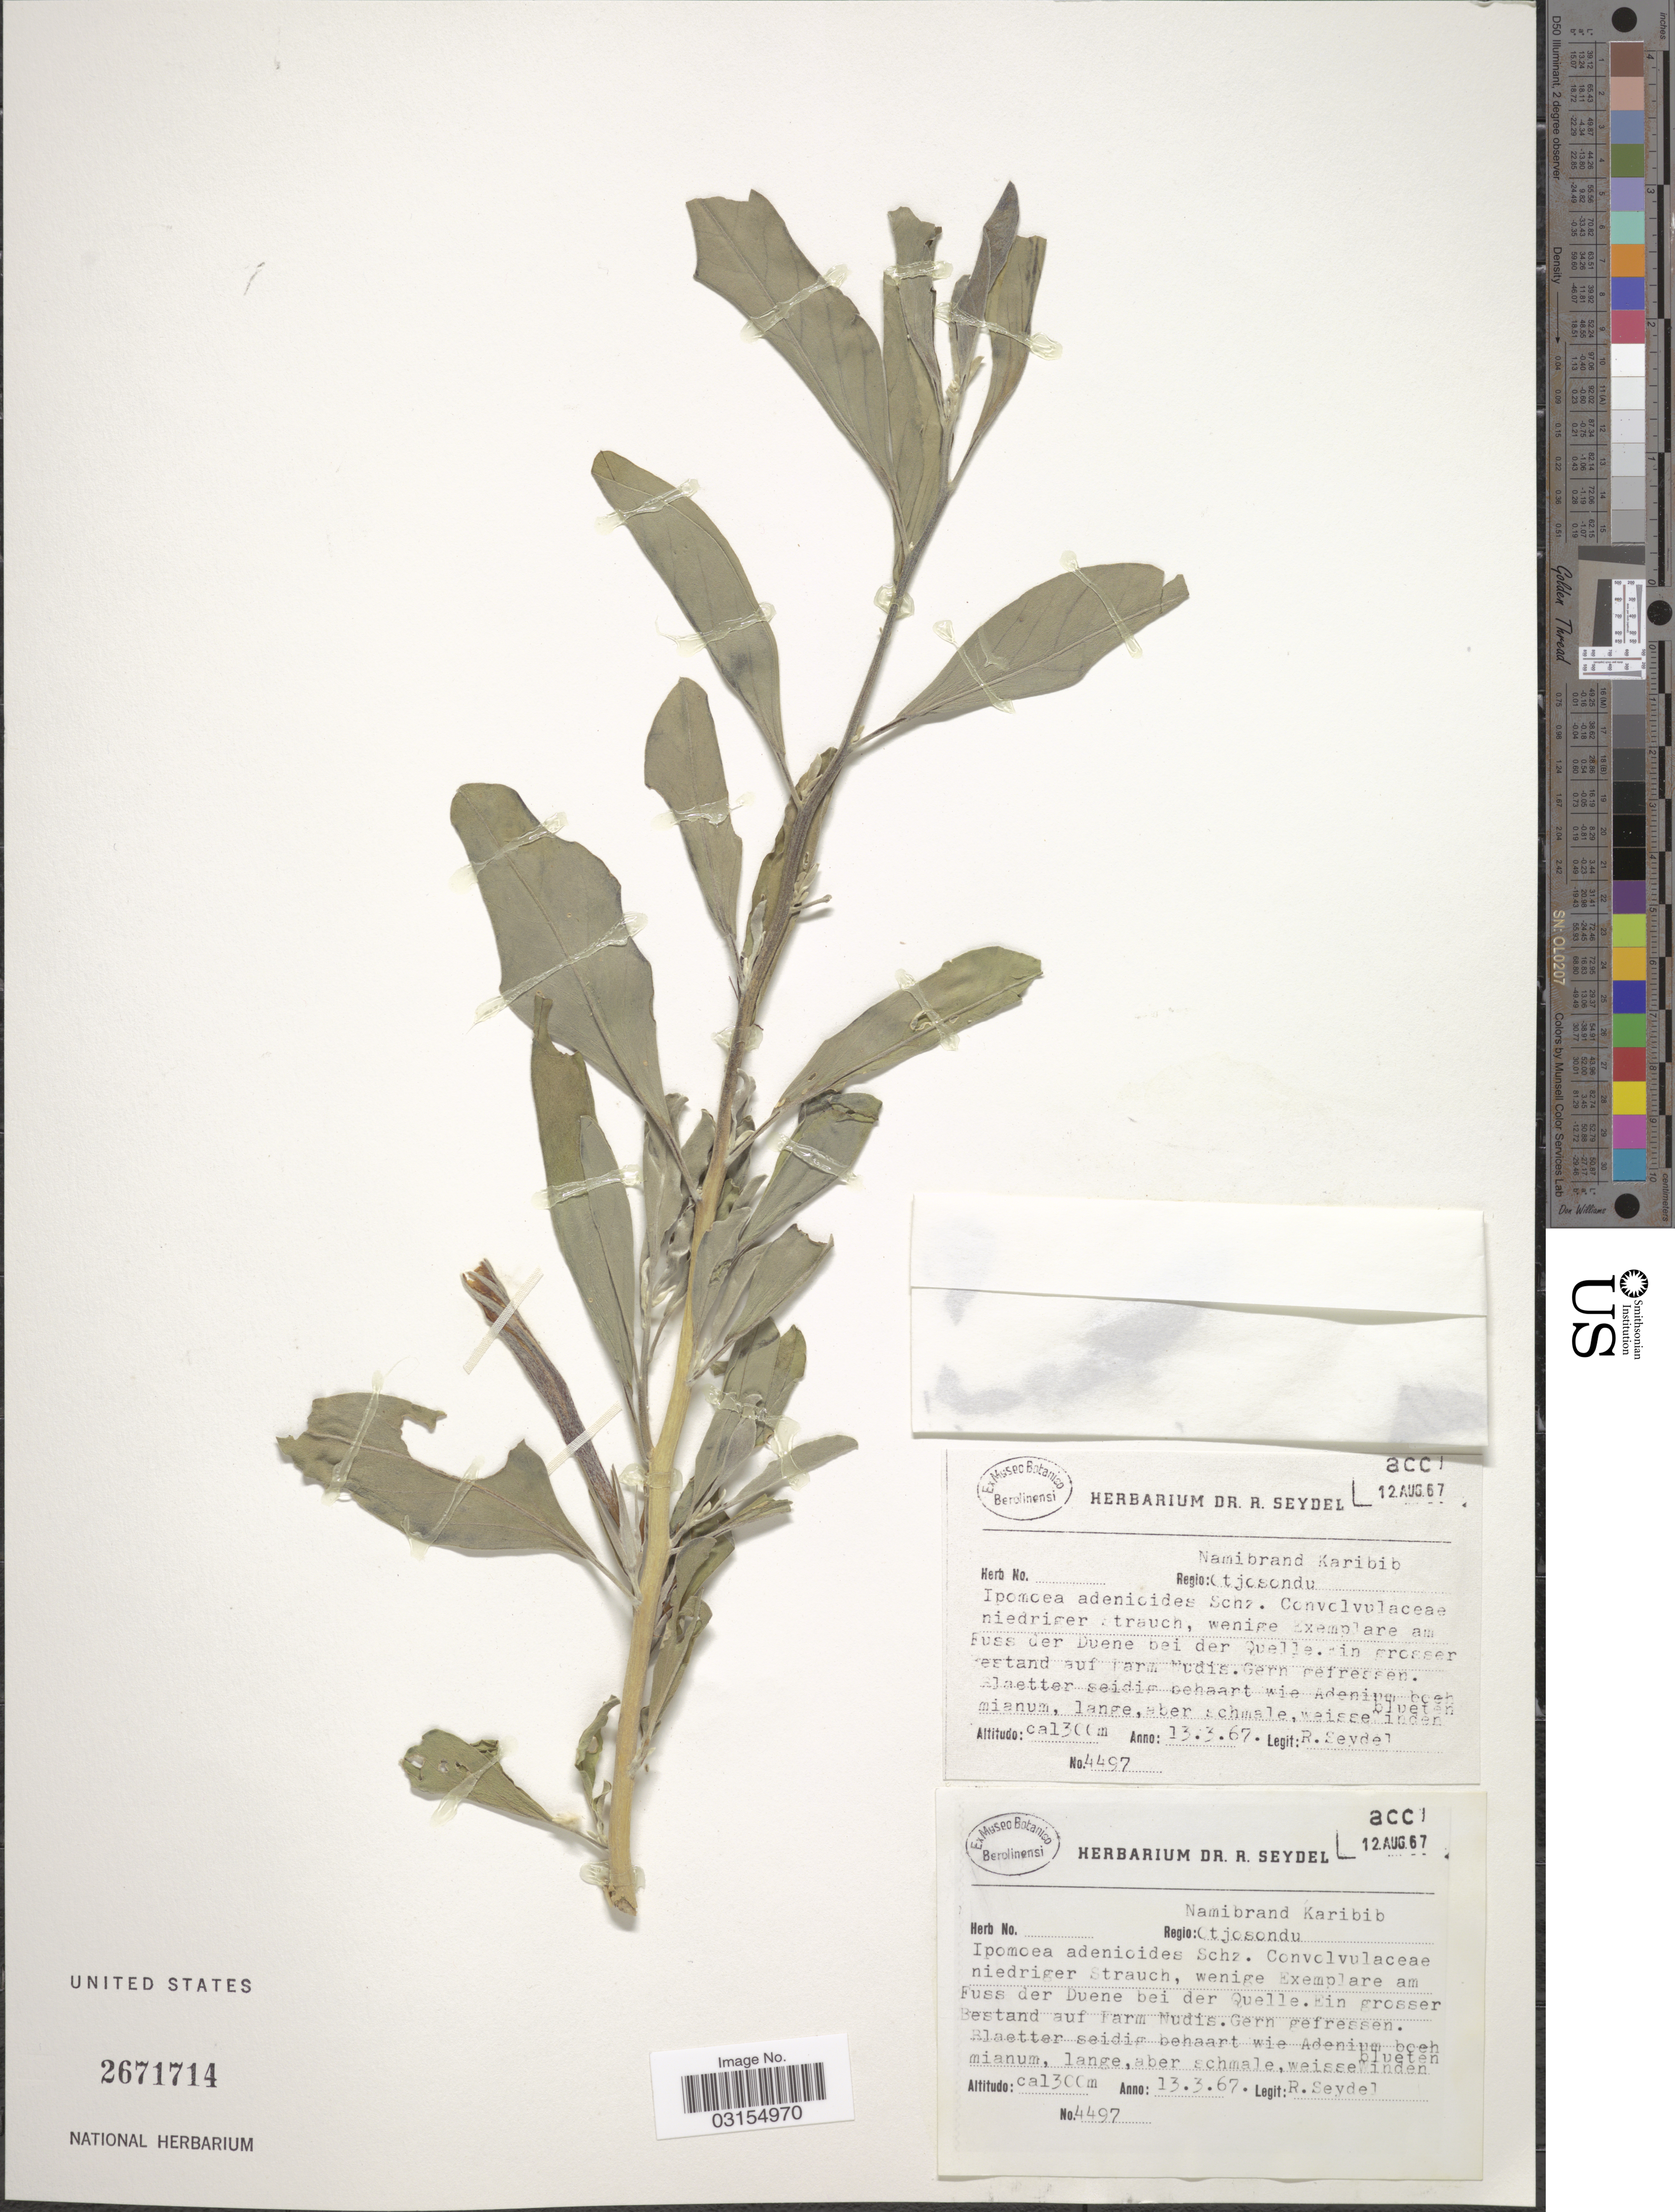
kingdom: Plantae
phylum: Tracheophyta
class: Magnoliopsida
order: Solanales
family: Convolvulaceae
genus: Ipomoea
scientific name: Ipomoea adenioides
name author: Schinz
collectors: R. Seydel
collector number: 4497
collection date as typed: Transcribed d/m/y: 13/3/67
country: Namibia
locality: Regio: Namibrand Karibib, Otjosondu.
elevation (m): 1300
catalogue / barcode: US 2671714